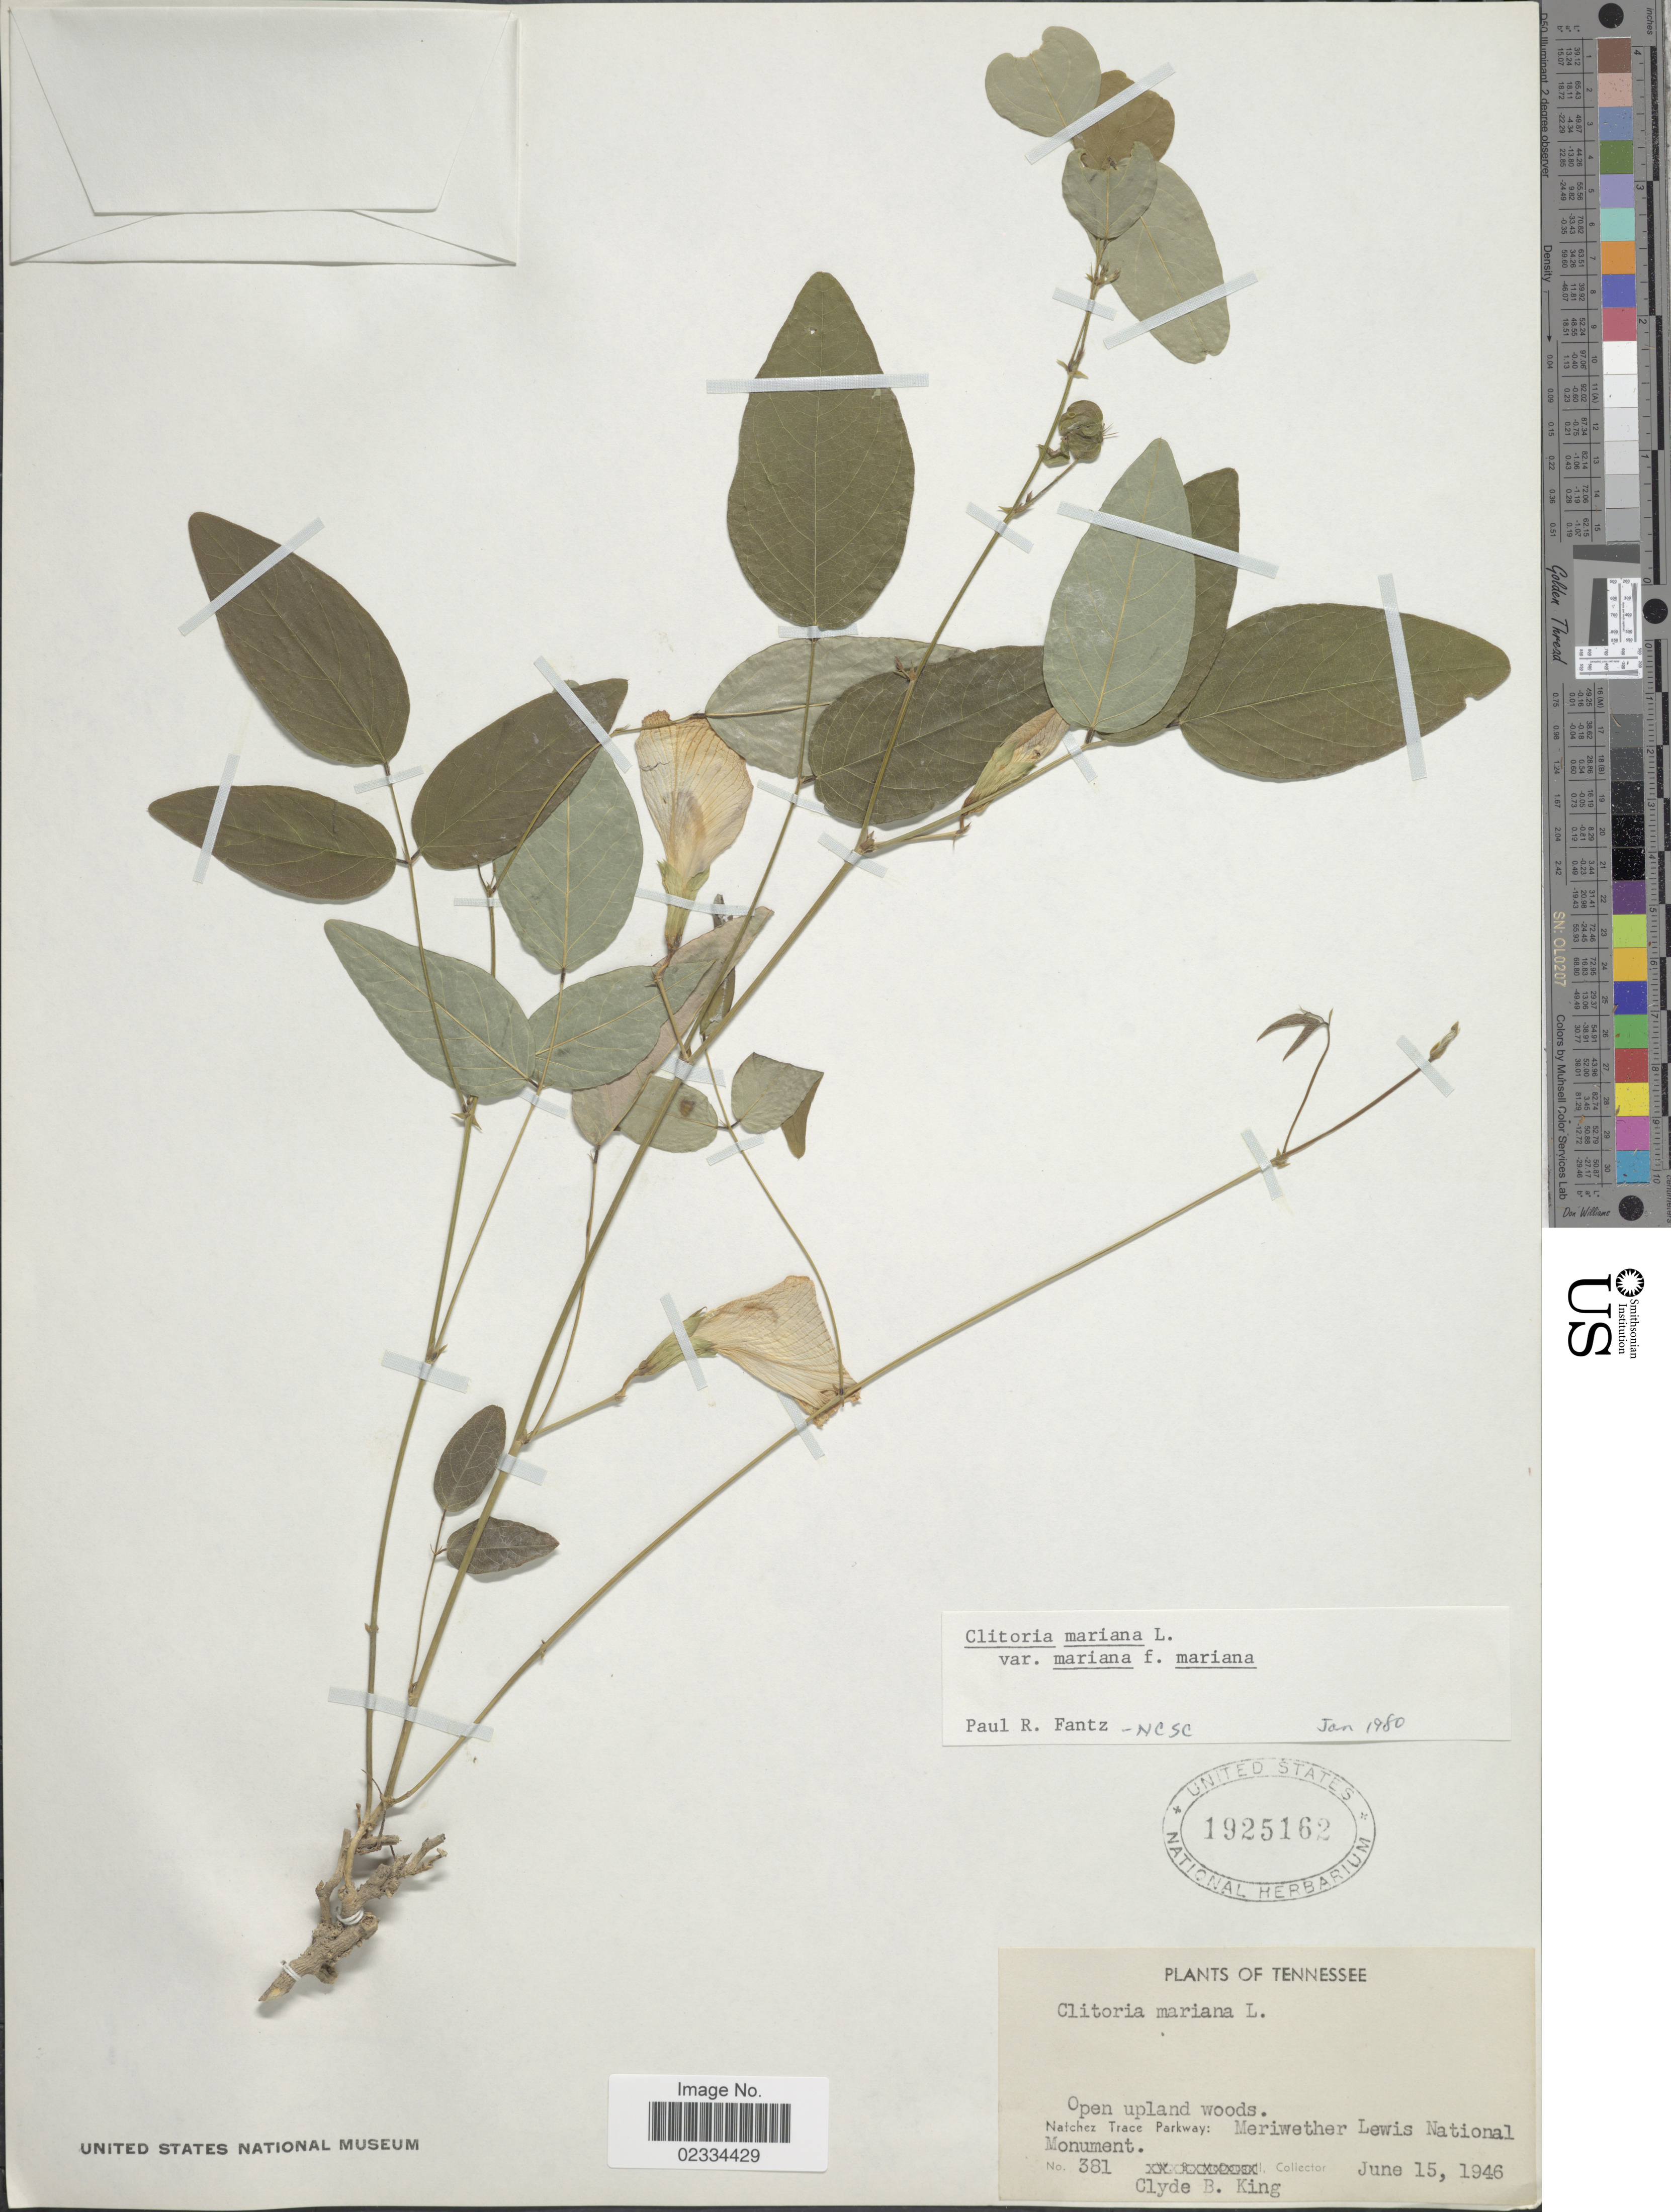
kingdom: Plantae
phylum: Tracheophyta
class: Magnoliopsida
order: Fabales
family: Fabaceae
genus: Clitoria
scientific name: Clitoria mariana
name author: L.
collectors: C. King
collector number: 381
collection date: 1946-06-15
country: United States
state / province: Tennessee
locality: Natchez Trace Parkway: Meriwether Lewis National Monument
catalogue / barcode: US 1925162